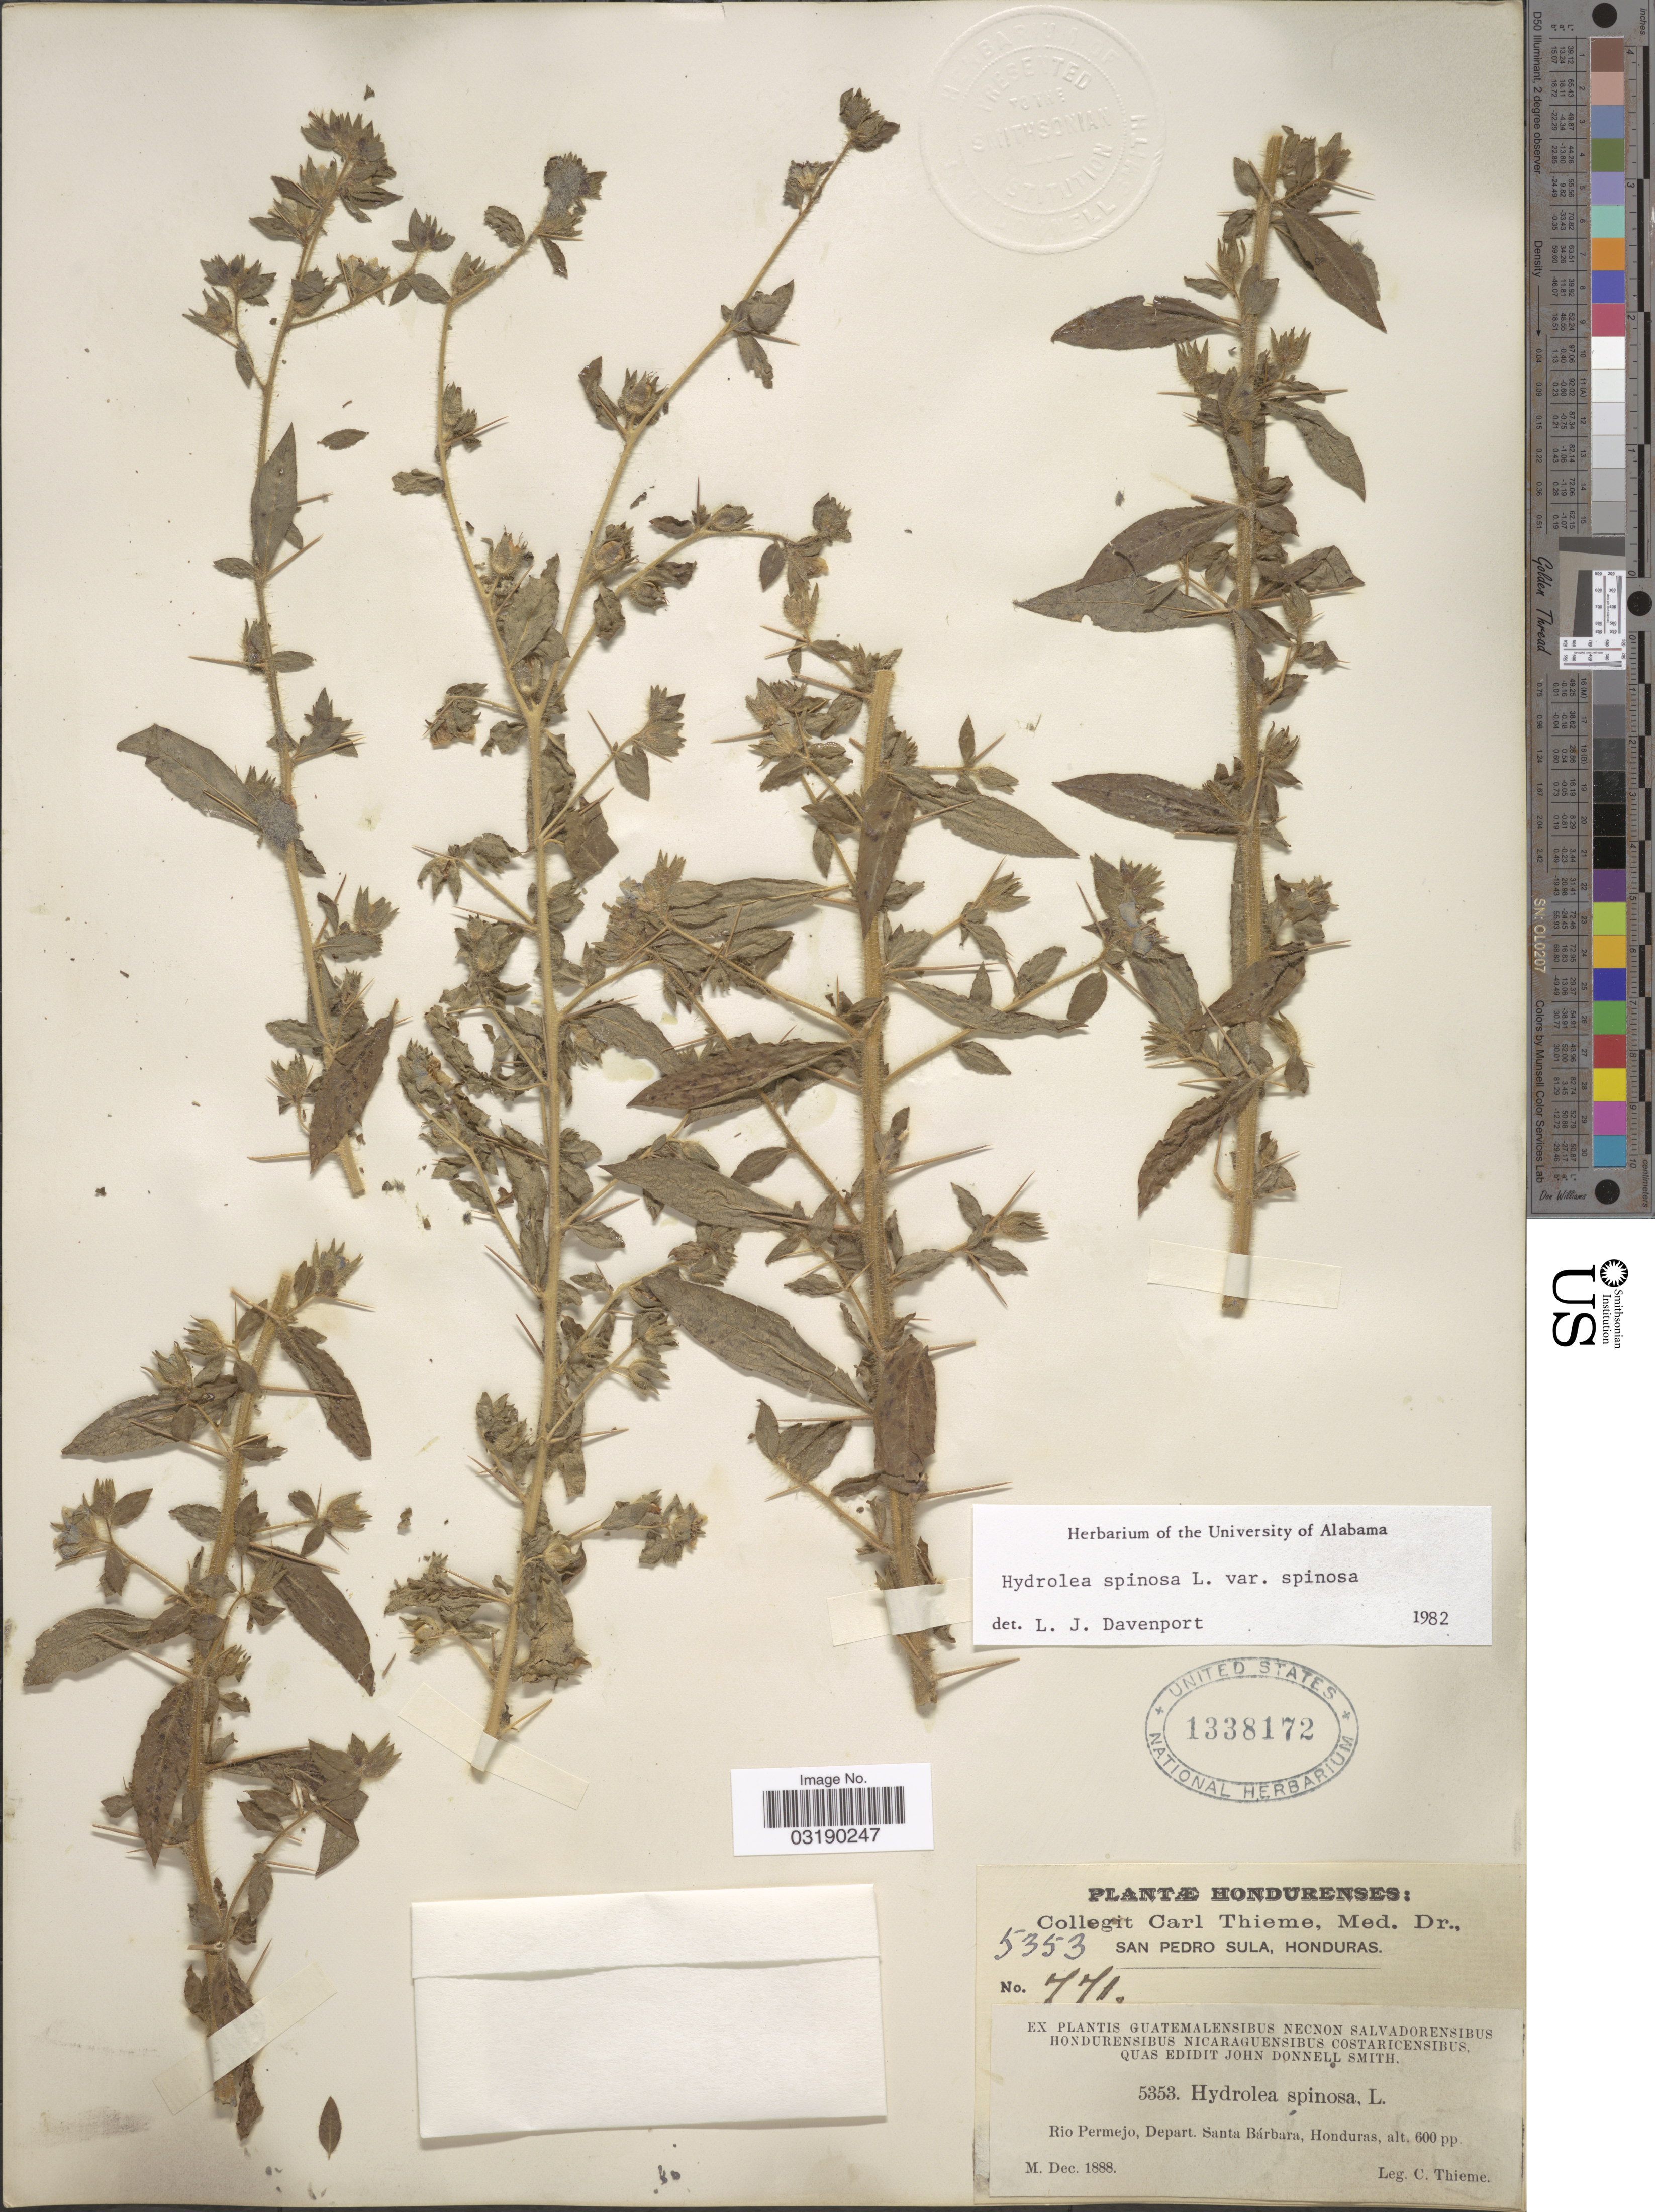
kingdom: Plantae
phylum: Tracheophyta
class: Magnoliopsida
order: Solanales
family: Hydroleaceae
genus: Hydrolea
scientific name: Hydrolea spinosa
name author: L.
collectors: C. Thieme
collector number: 771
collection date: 1888-12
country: Honduras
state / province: Santa Bárbara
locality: Rio Permejo, Depart. Santa Bárbara.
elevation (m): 183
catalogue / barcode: US 1338172